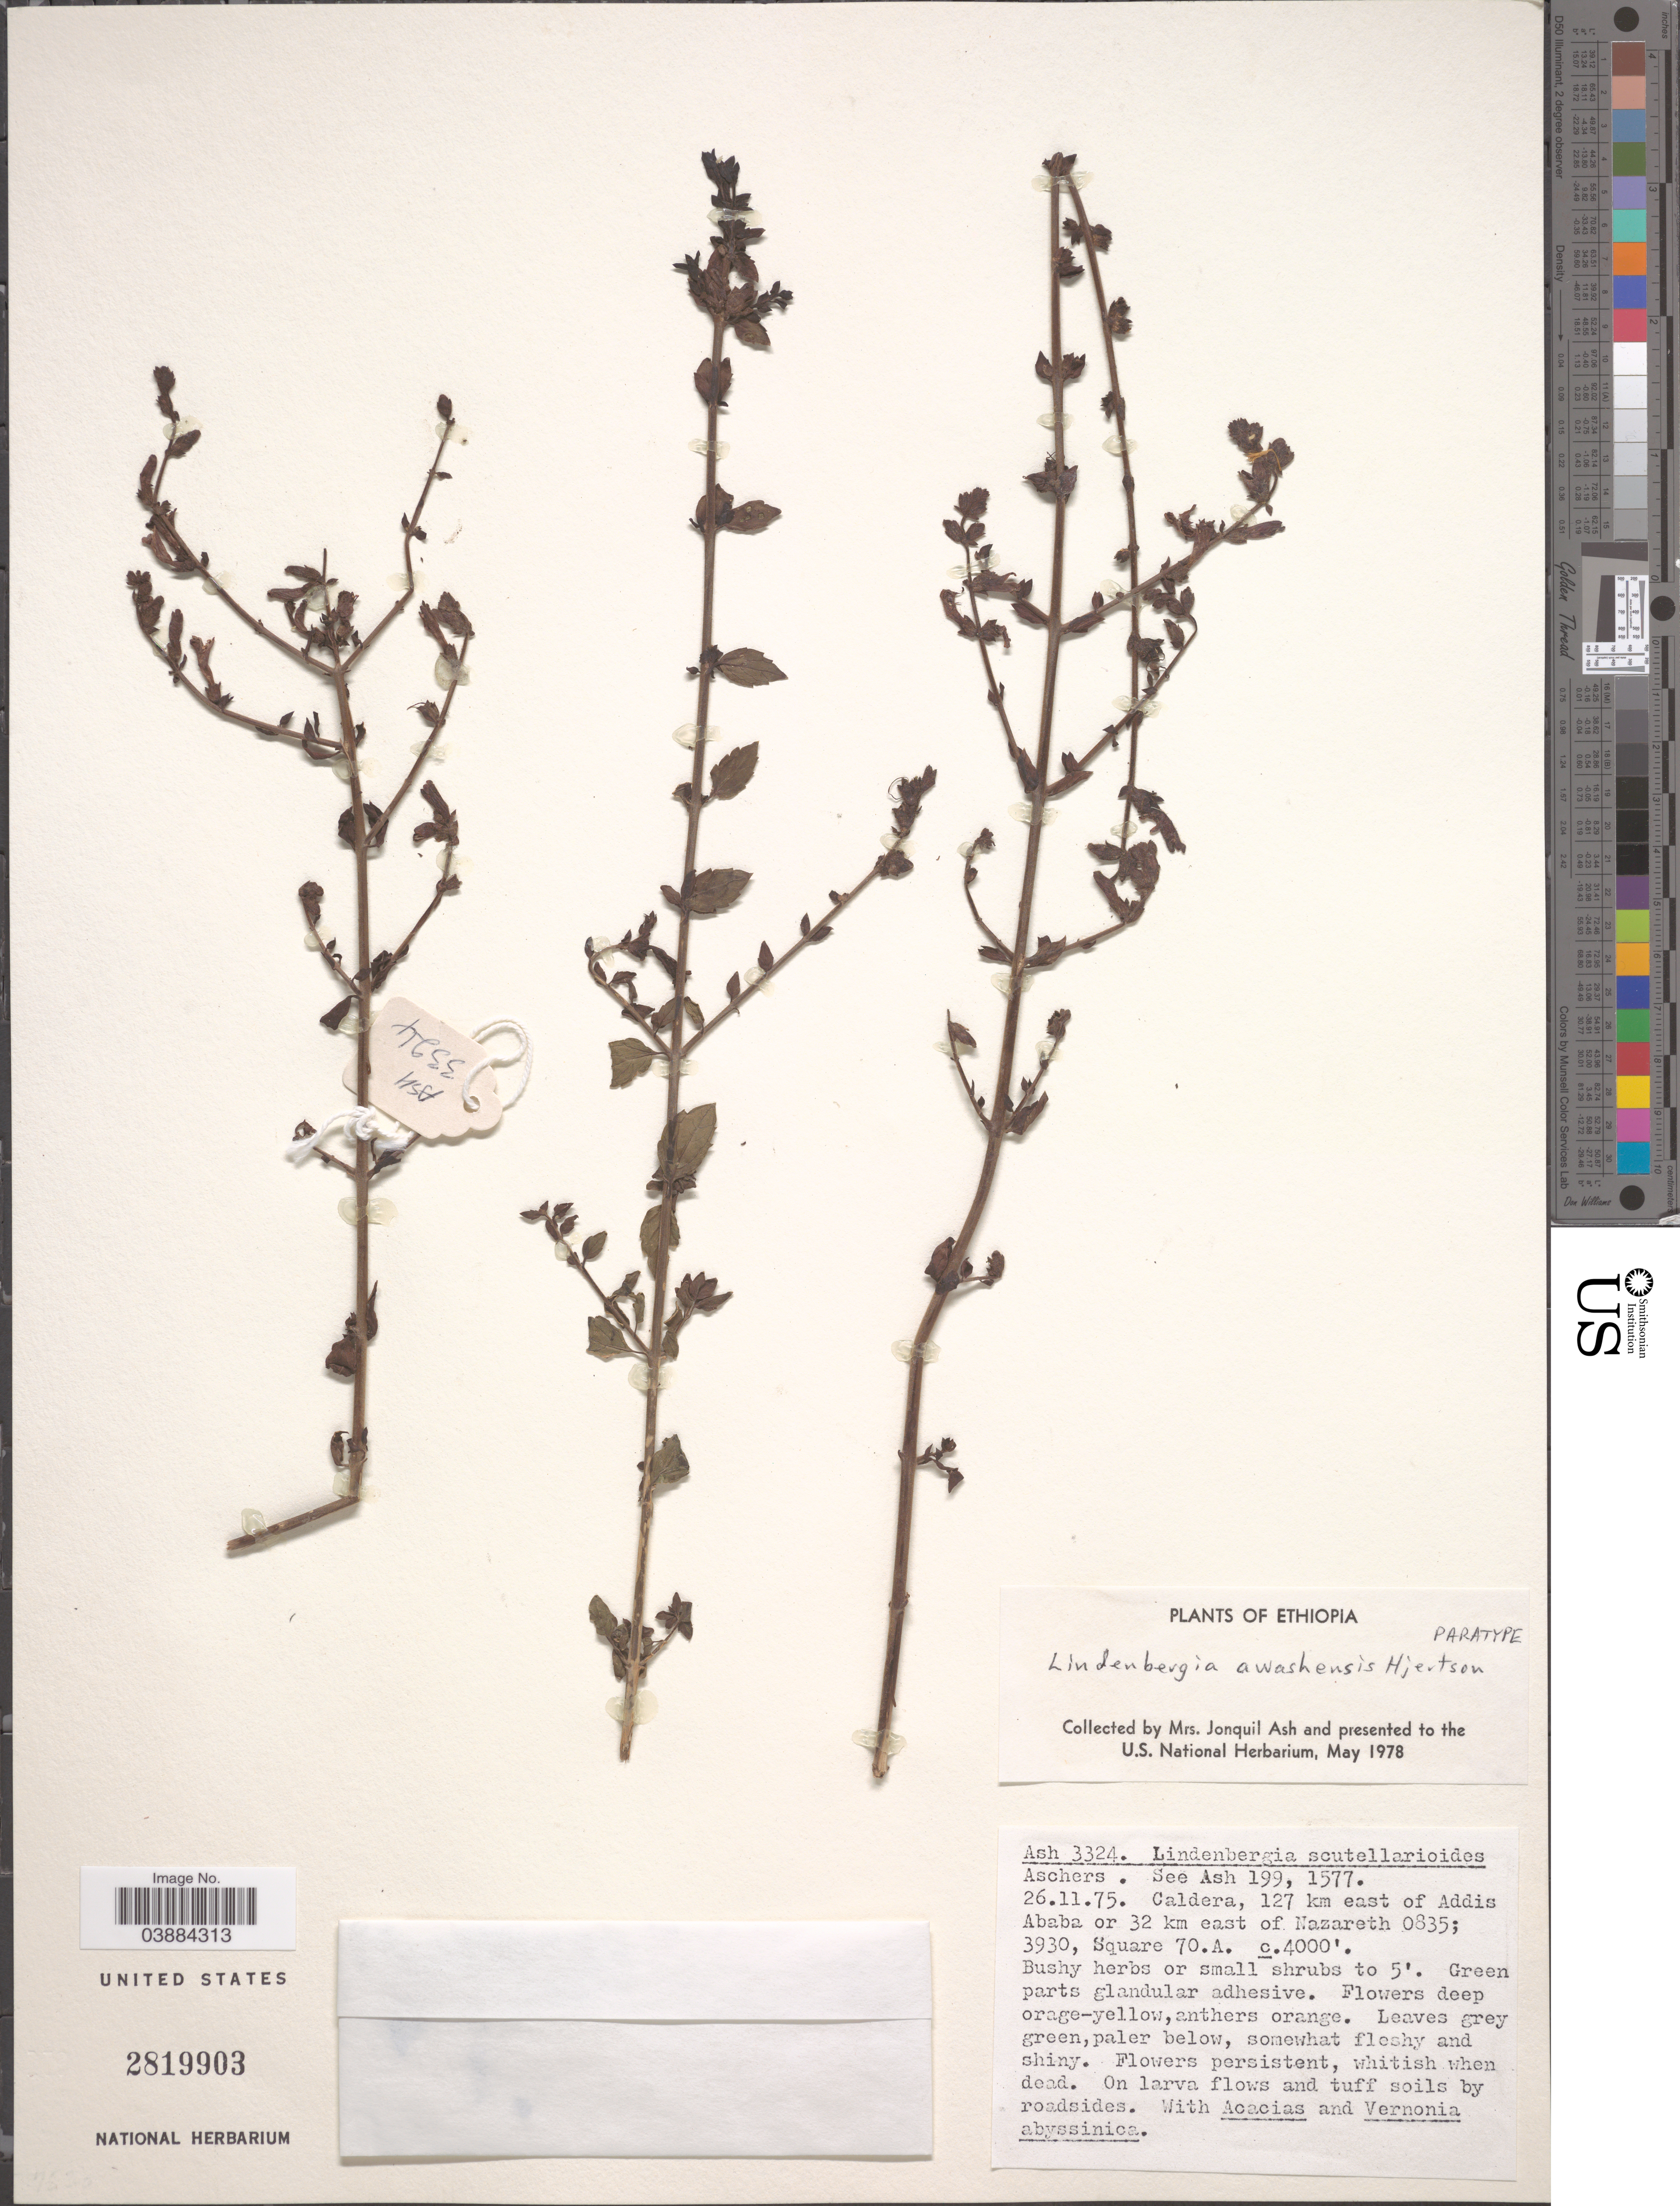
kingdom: Plantae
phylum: Tracheophyta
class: Magnoliopsida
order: Lamiales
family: Orobanchaceae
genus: Lindenbergia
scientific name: Lindenbergia awashensis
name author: Hjertson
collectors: J. Ash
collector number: Ash 3324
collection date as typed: Transcribed d/m/y: 26/11/75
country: Ethiopia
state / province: Addis Ababa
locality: Caldera, 127 km east of Addis Ababa or 32 km east of Nazareth 0835; 3930, Square 70.A.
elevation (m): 1219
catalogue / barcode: US 2819903